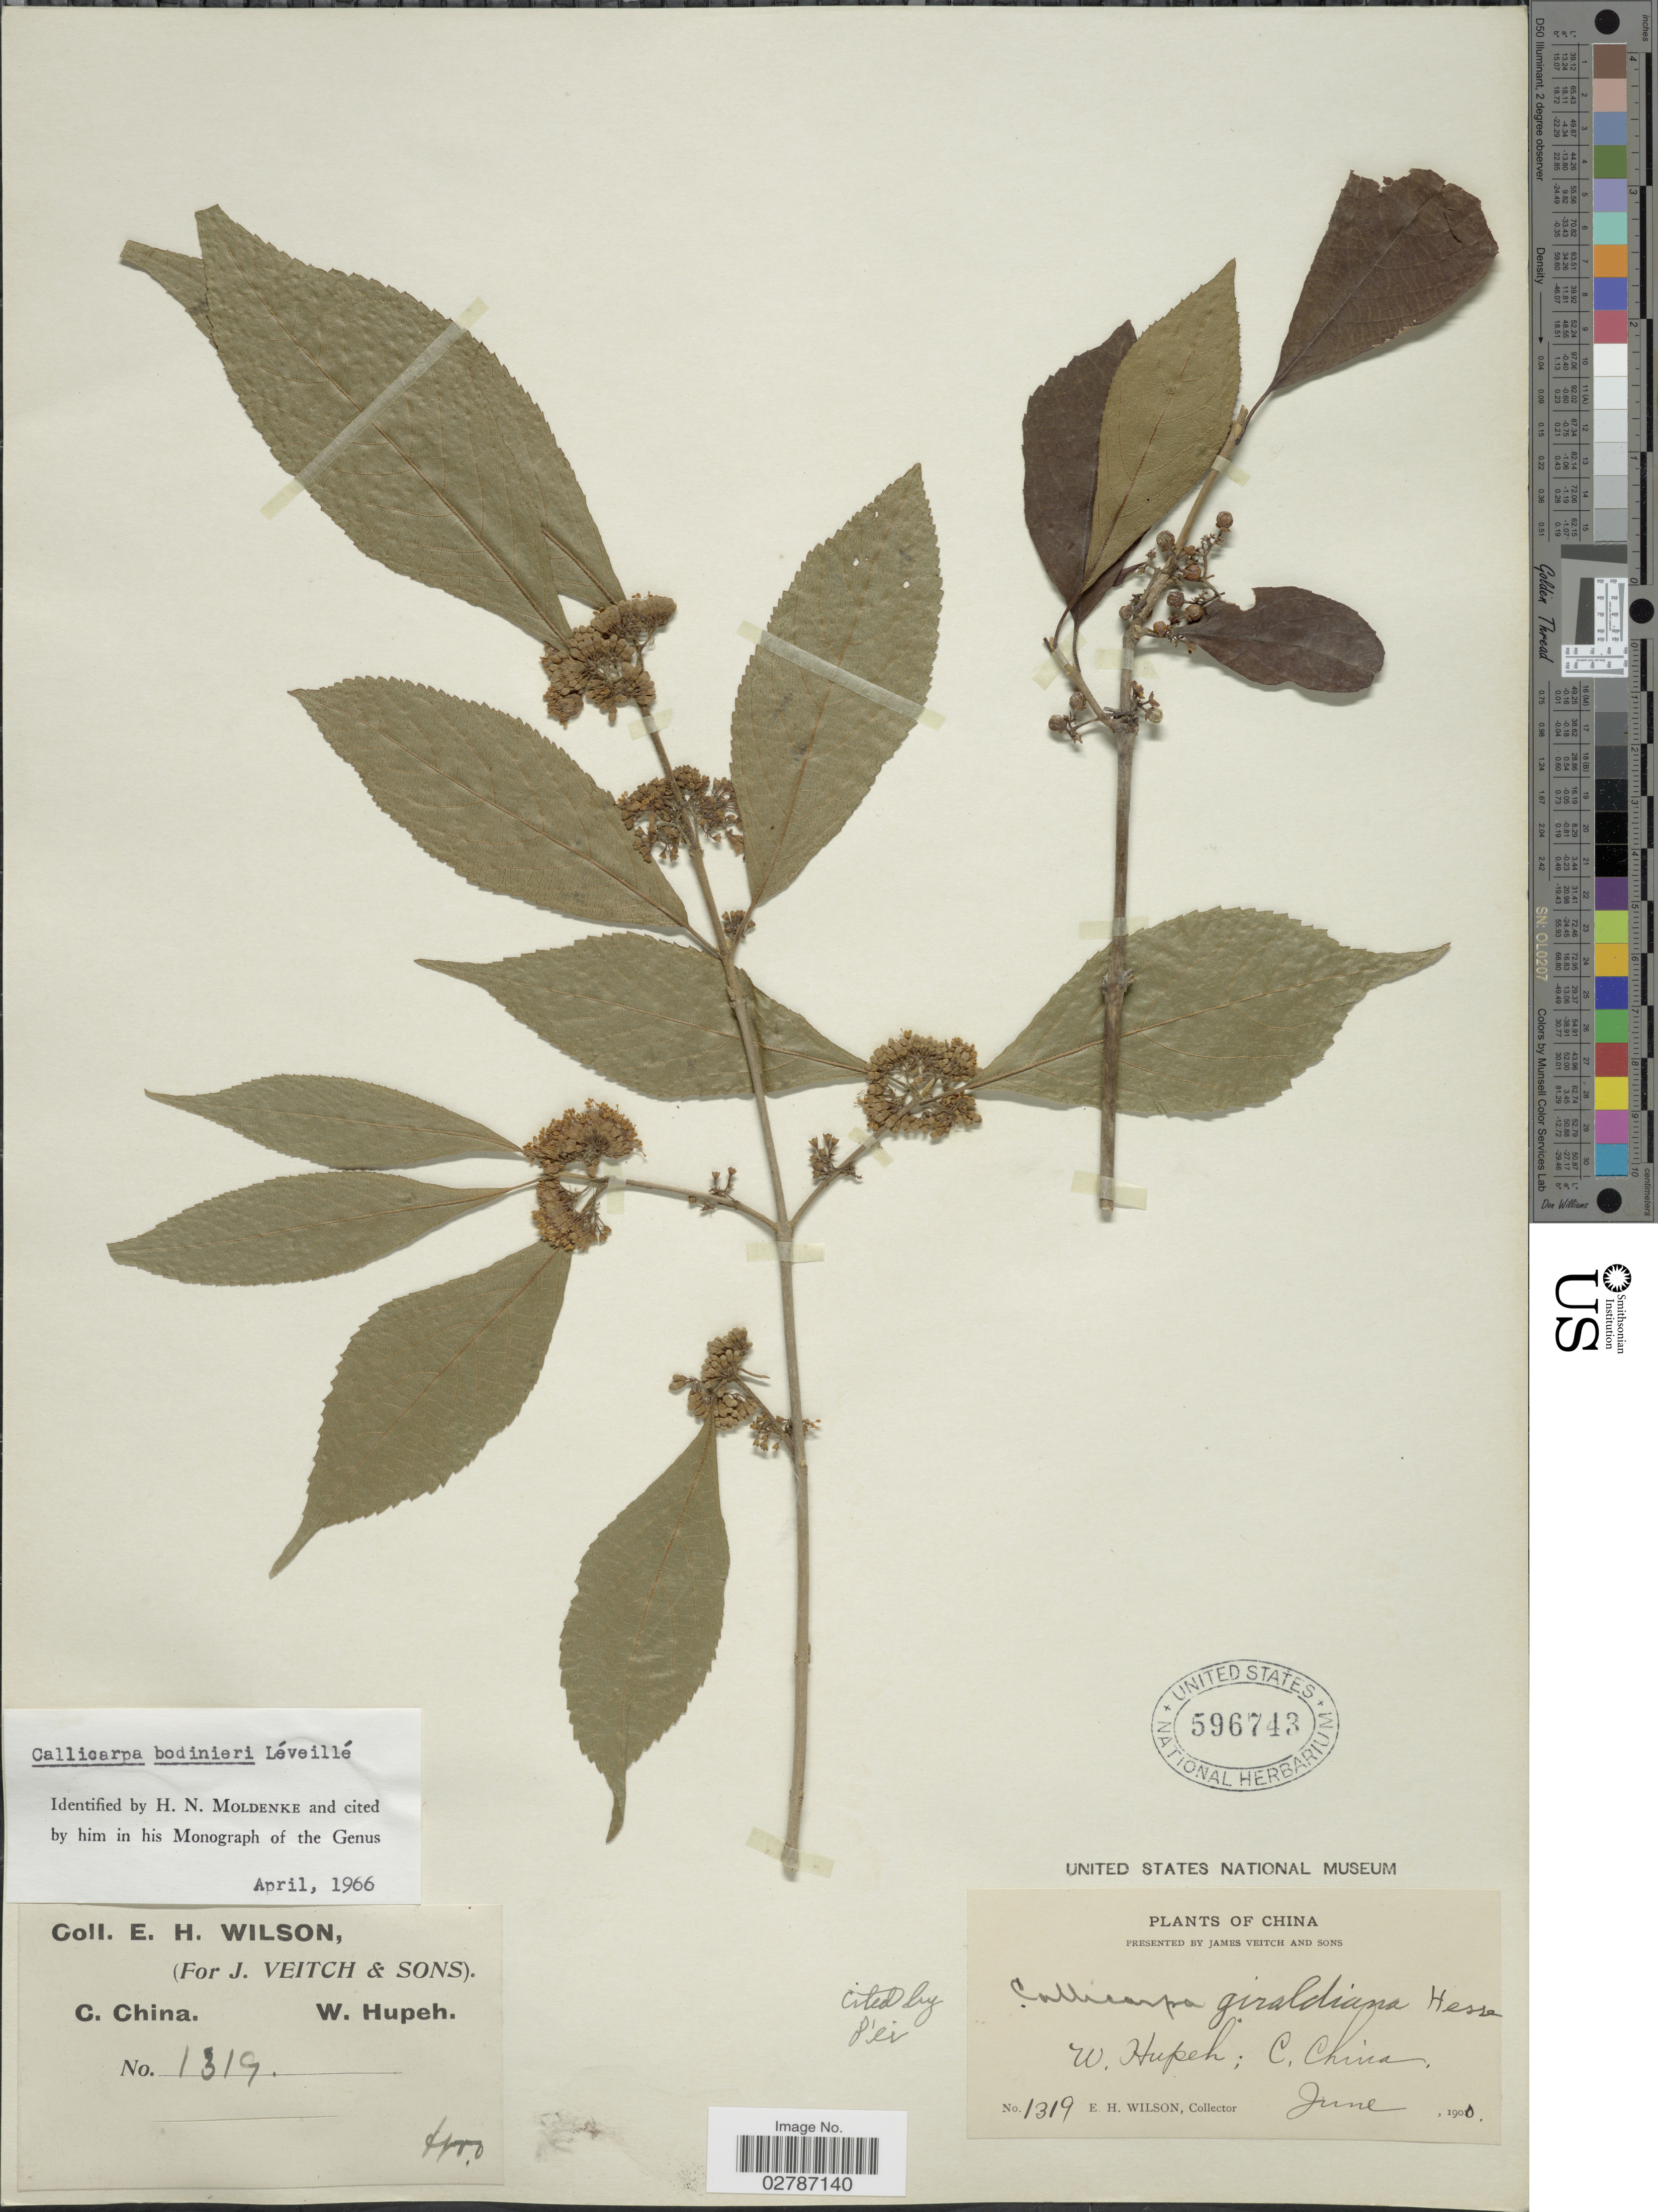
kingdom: Plantae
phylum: Tracheophyta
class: Magnoliopsida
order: Lamiales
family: Lamiaceae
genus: Callicarpa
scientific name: Callicarpa bodinieri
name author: H. Lév.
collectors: E. Wilson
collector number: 1319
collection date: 1900-06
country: China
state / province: Hubei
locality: C. China. W. Hupeh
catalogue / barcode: US 596743